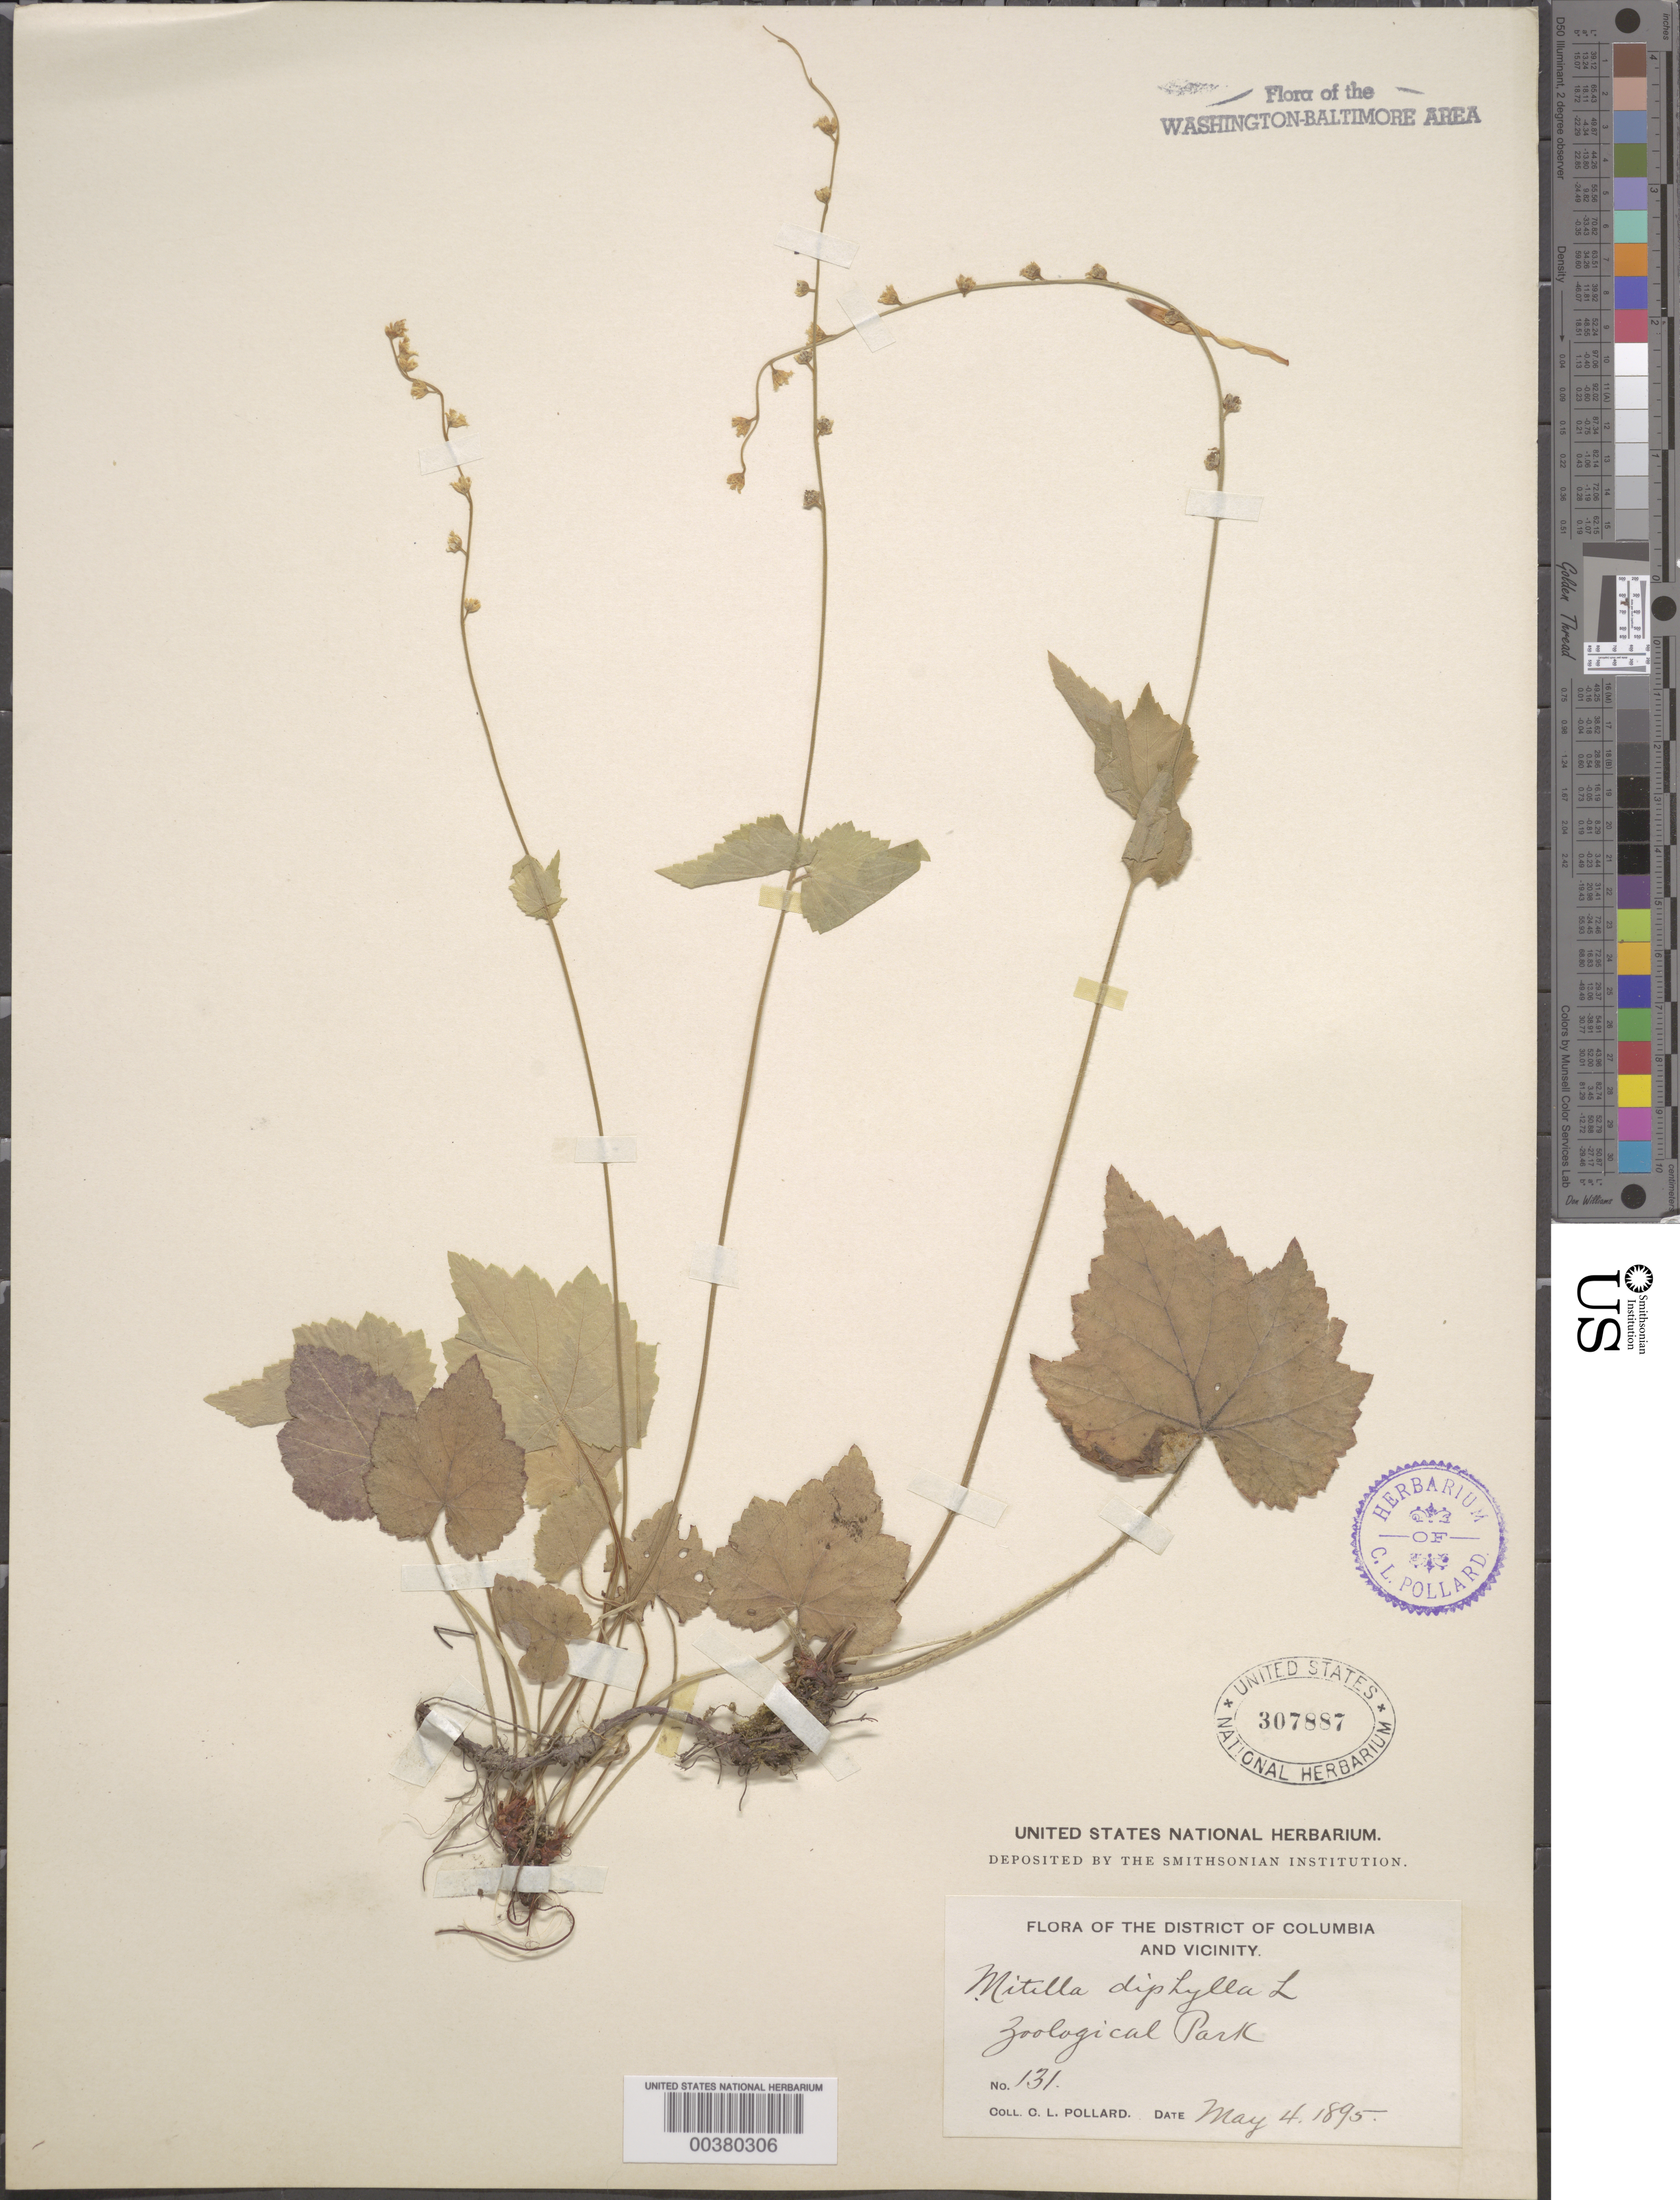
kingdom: Plantae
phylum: Tracheophyta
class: Magnoliopsida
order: Saxifragales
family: Saxifragaceae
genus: Mitella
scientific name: Mitella diphylla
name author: L.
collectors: C. L. Pollard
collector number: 131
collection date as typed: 04 May 1895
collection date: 1895-05-04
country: United States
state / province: District of Columbia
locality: Zoological Park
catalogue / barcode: US 307887